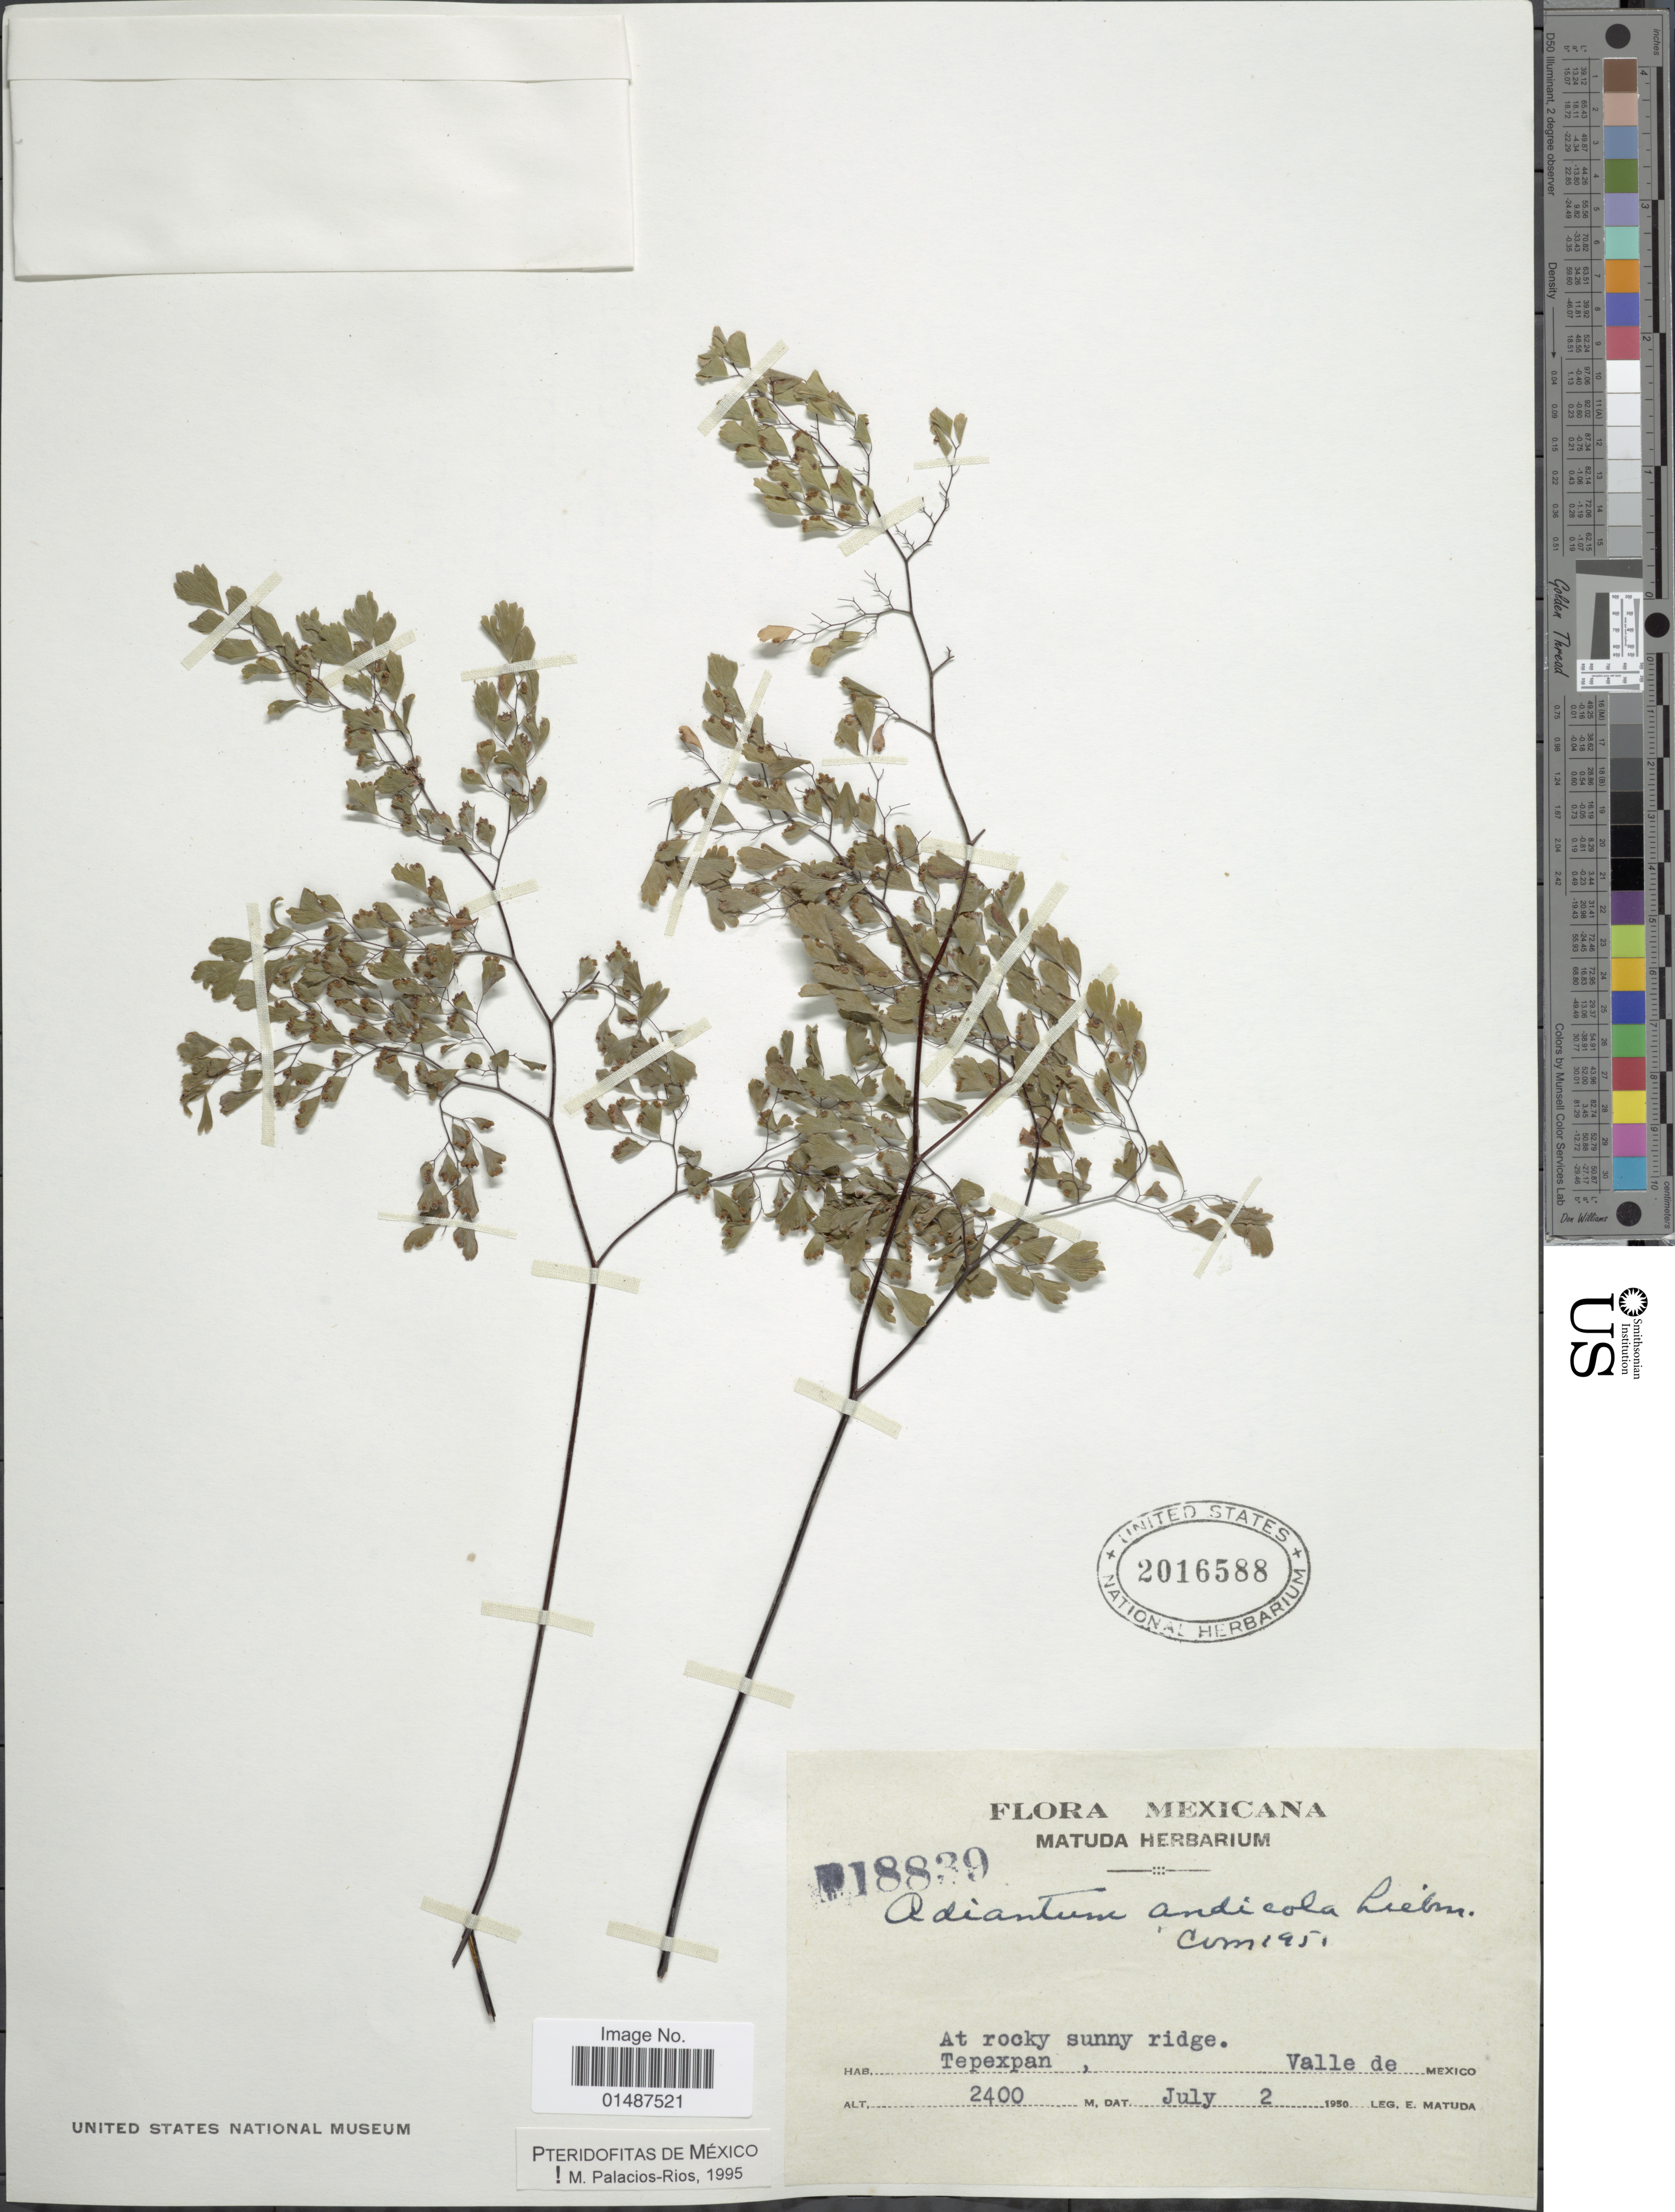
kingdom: Plantae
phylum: Tracheophyta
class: Polypodiopsida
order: Polypodiales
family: Pteridaceae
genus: Adiantum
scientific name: Adiantum andicola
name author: Liebm.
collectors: E. Matuda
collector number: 18839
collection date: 1950-07-02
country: Mexico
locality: Tepexpan, at rocky sunny ridge, Valle de Mexico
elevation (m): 2400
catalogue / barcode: US 2016588